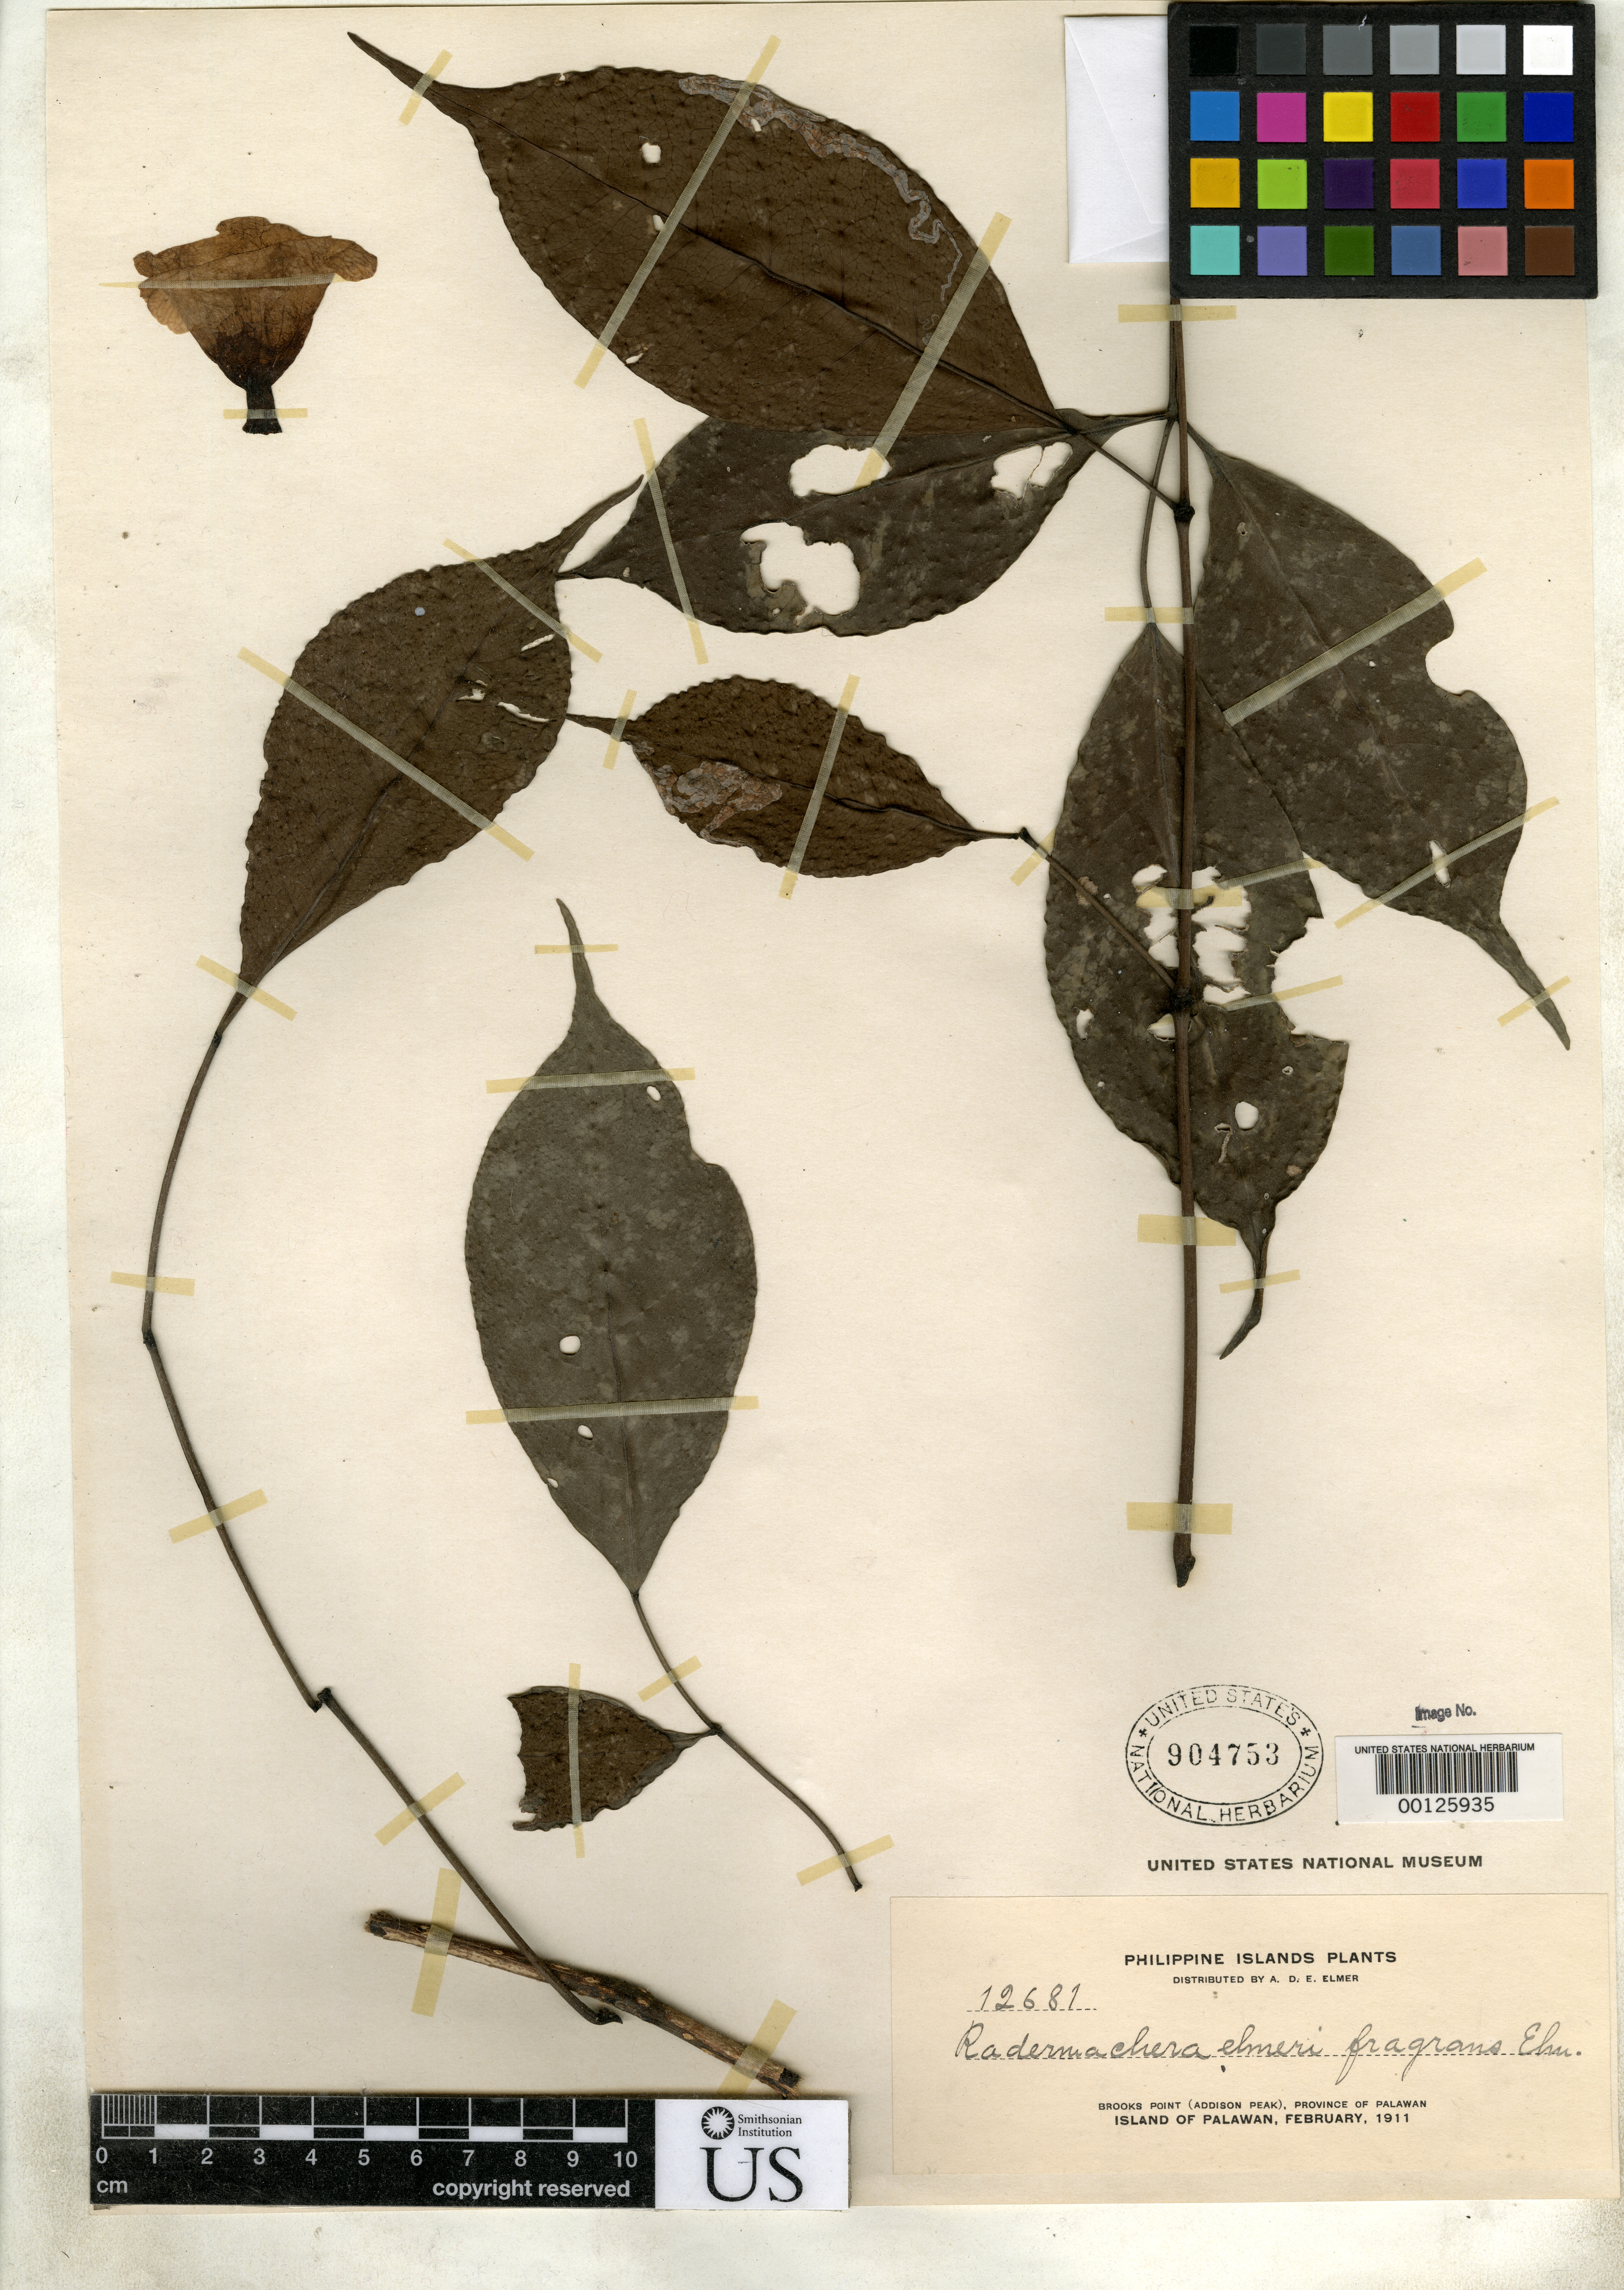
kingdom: Plantae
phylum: Tracheophyta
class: Magnoliopsida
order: Lamiales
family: Bignoniaceae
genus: Radermachera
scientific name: Radermachera elmeri var. fragrans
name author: Elmer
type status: Isotype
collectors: A. D. E. Elmer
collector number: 12681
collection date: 1911-02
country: Philippines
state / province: Mimaropa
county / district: Palawan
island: Palawan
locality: Brooks Point (Addison Peak), Province of Palawan, Island of Palawan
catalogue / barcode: US 904753